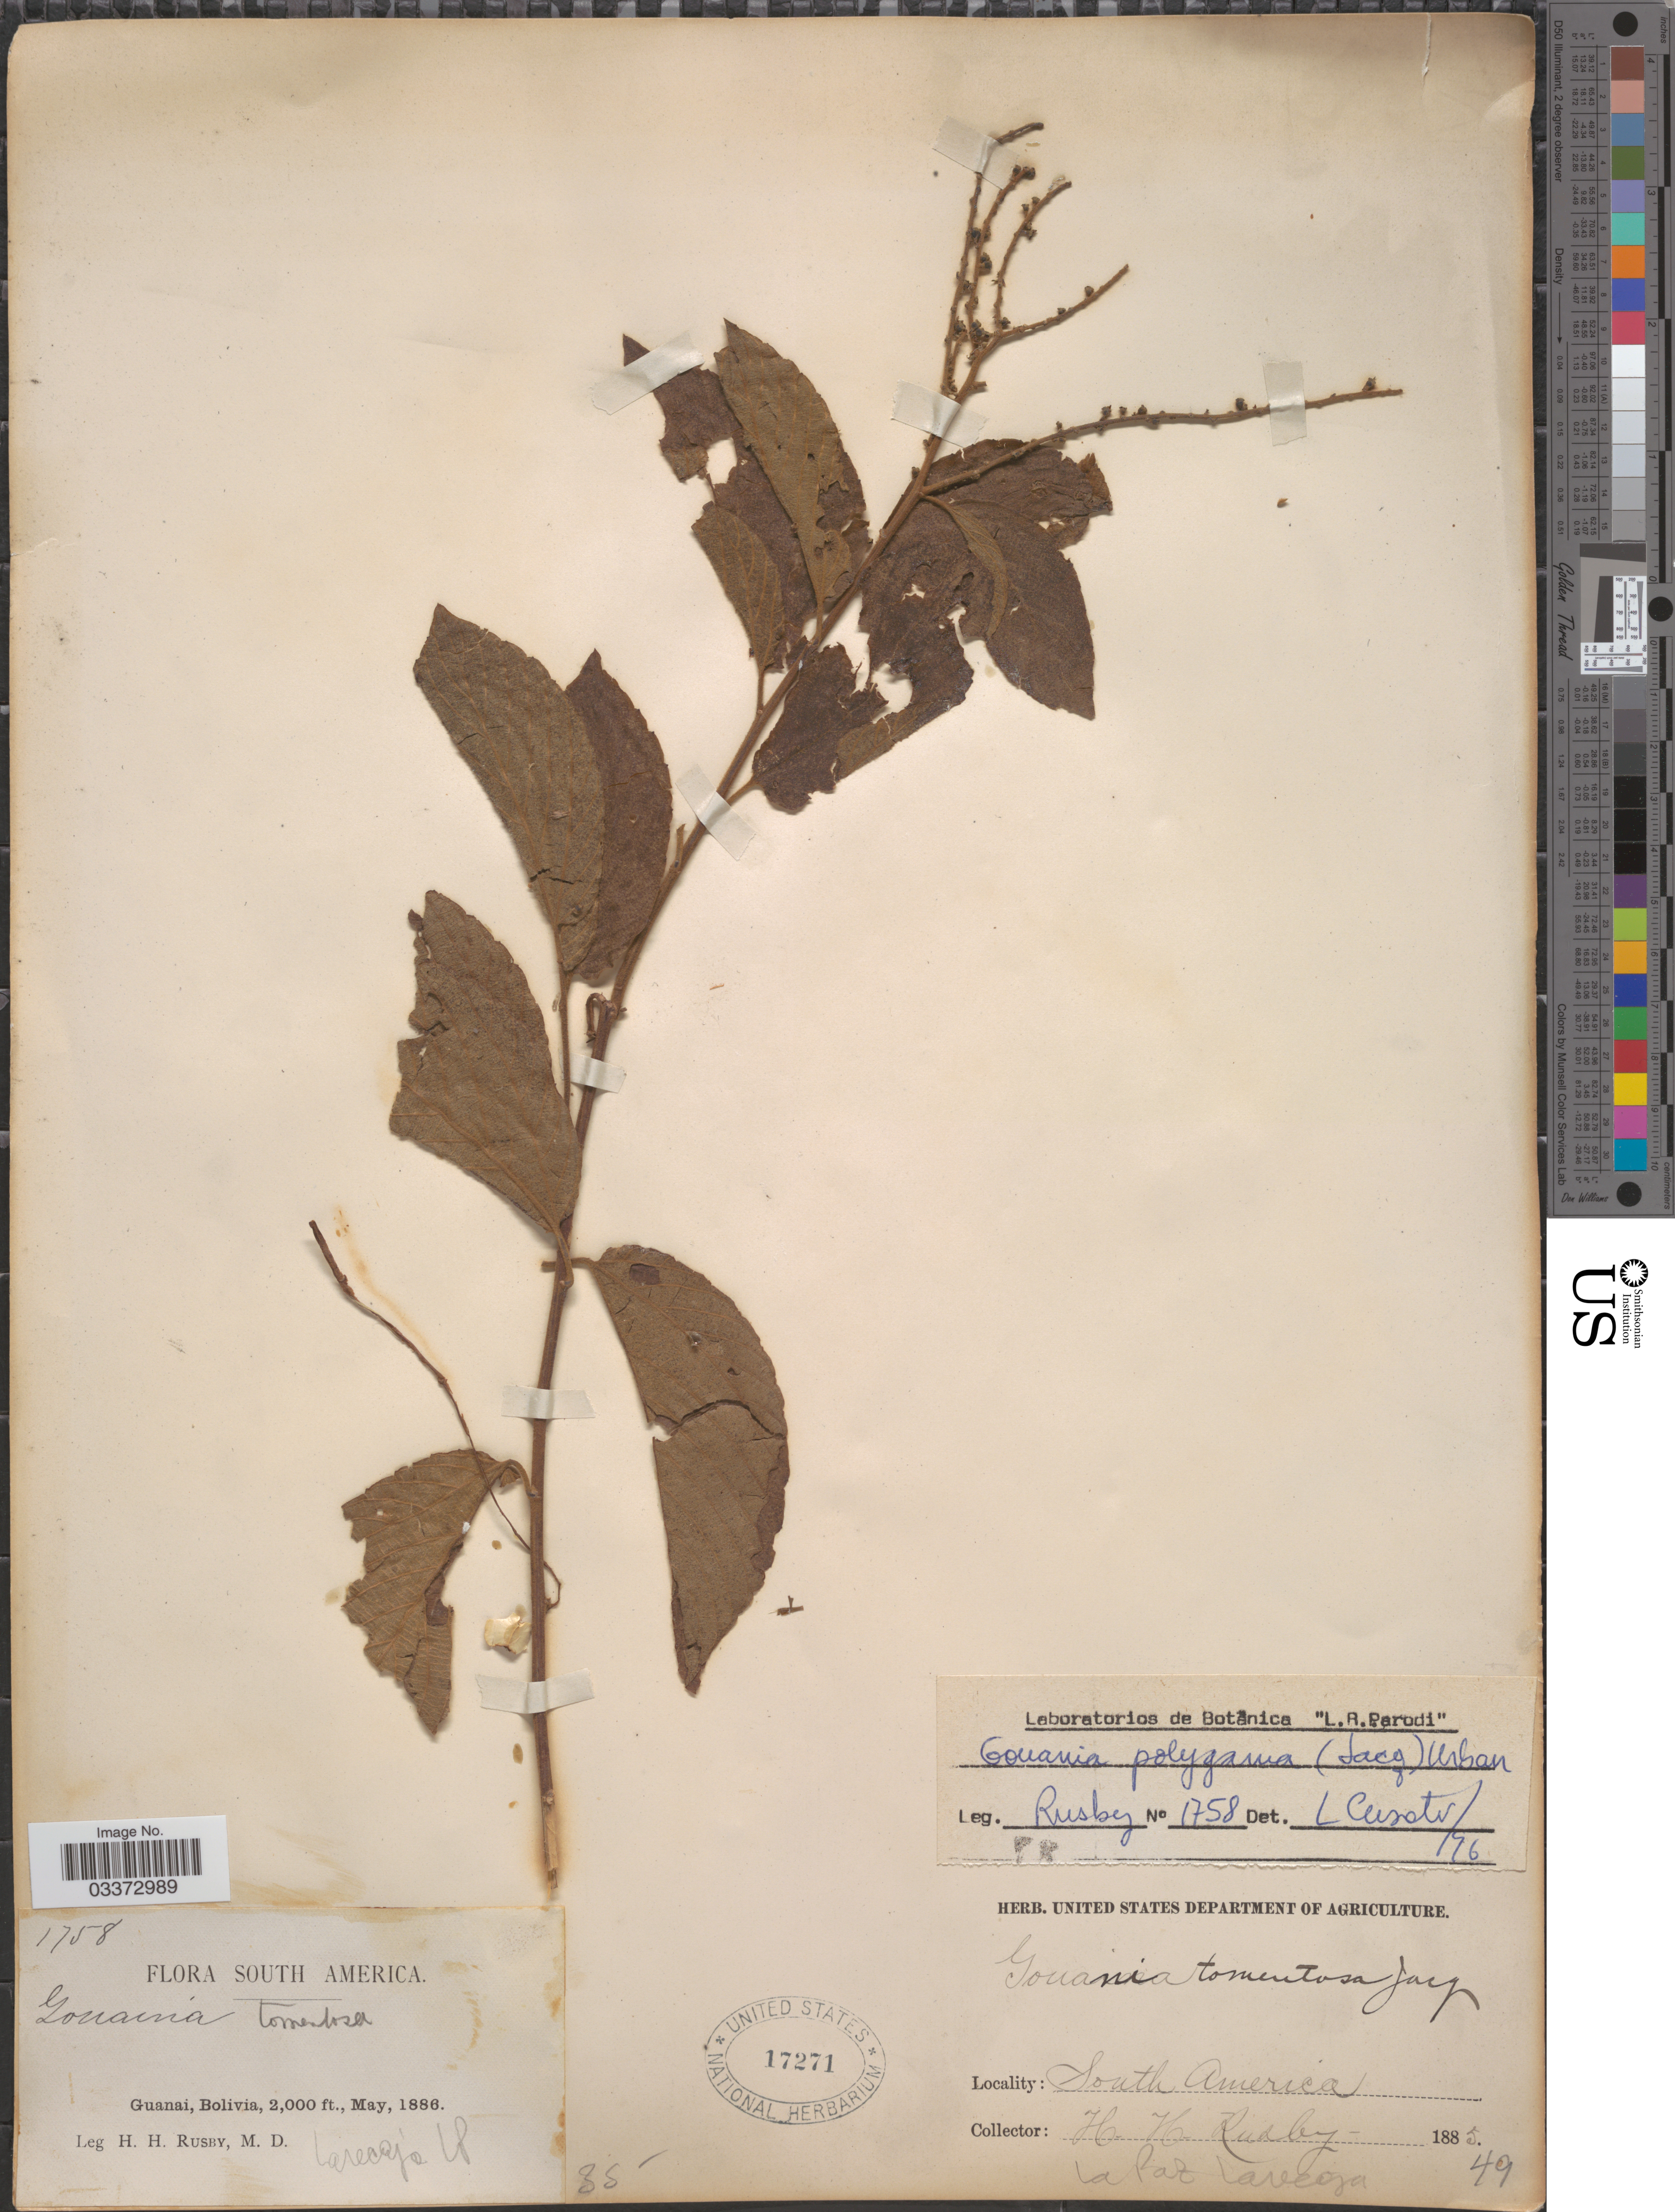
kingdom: Plantae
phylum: Tracheophyta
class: Magnoliopsida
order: Rosales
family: Rhamnaceae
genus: Gouania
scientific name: Gouania polygama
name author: (Jacq.) Urb.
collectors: H. H. Rusby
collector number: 1758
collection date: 1886-05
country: Bolivia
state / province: La Páz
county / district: Larecaja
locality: Guanay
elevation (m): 610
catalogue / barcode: US 17271